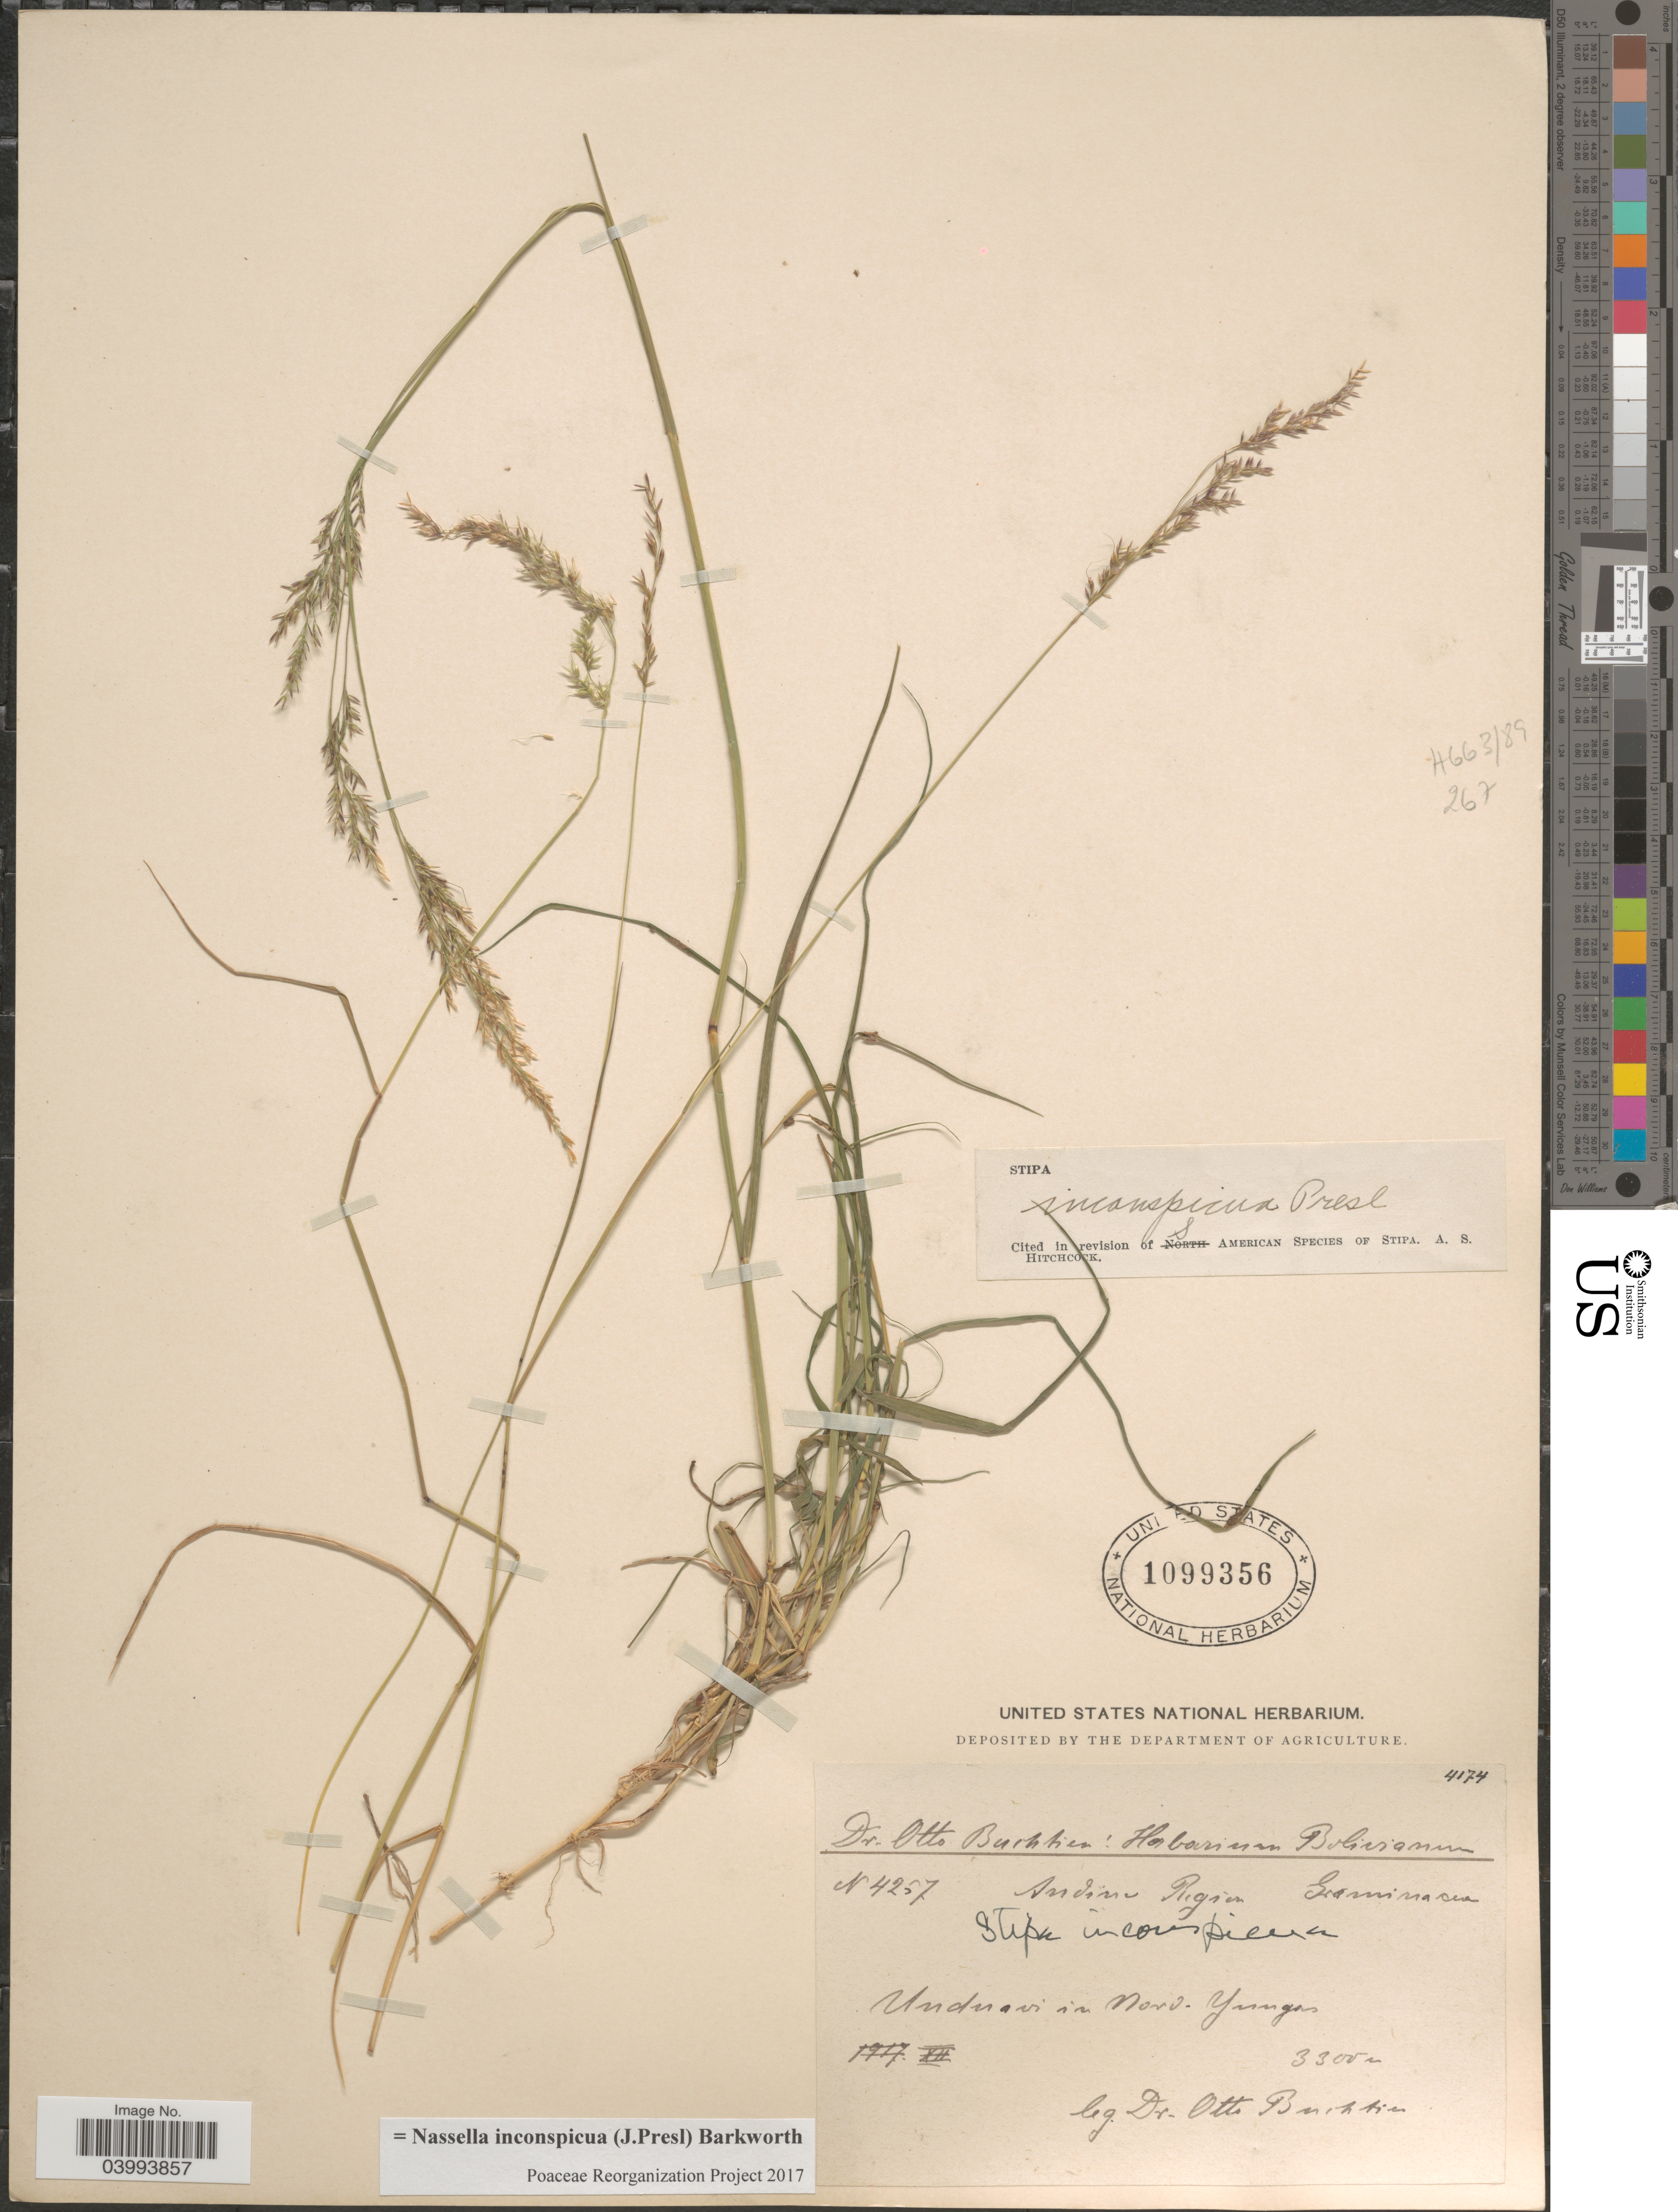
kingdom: Plantae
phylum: Tracheophyta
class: Liliopsida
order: Poales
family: Poaceae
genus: Nassella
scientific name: Nassella inconspicua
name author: (J. Presl) Barkworth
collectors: O. Buchtien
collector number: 4257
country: Bolivia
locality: Andine Region. Unduavi in Nord- Yungas.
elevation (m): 3300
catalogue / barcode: US 1099356